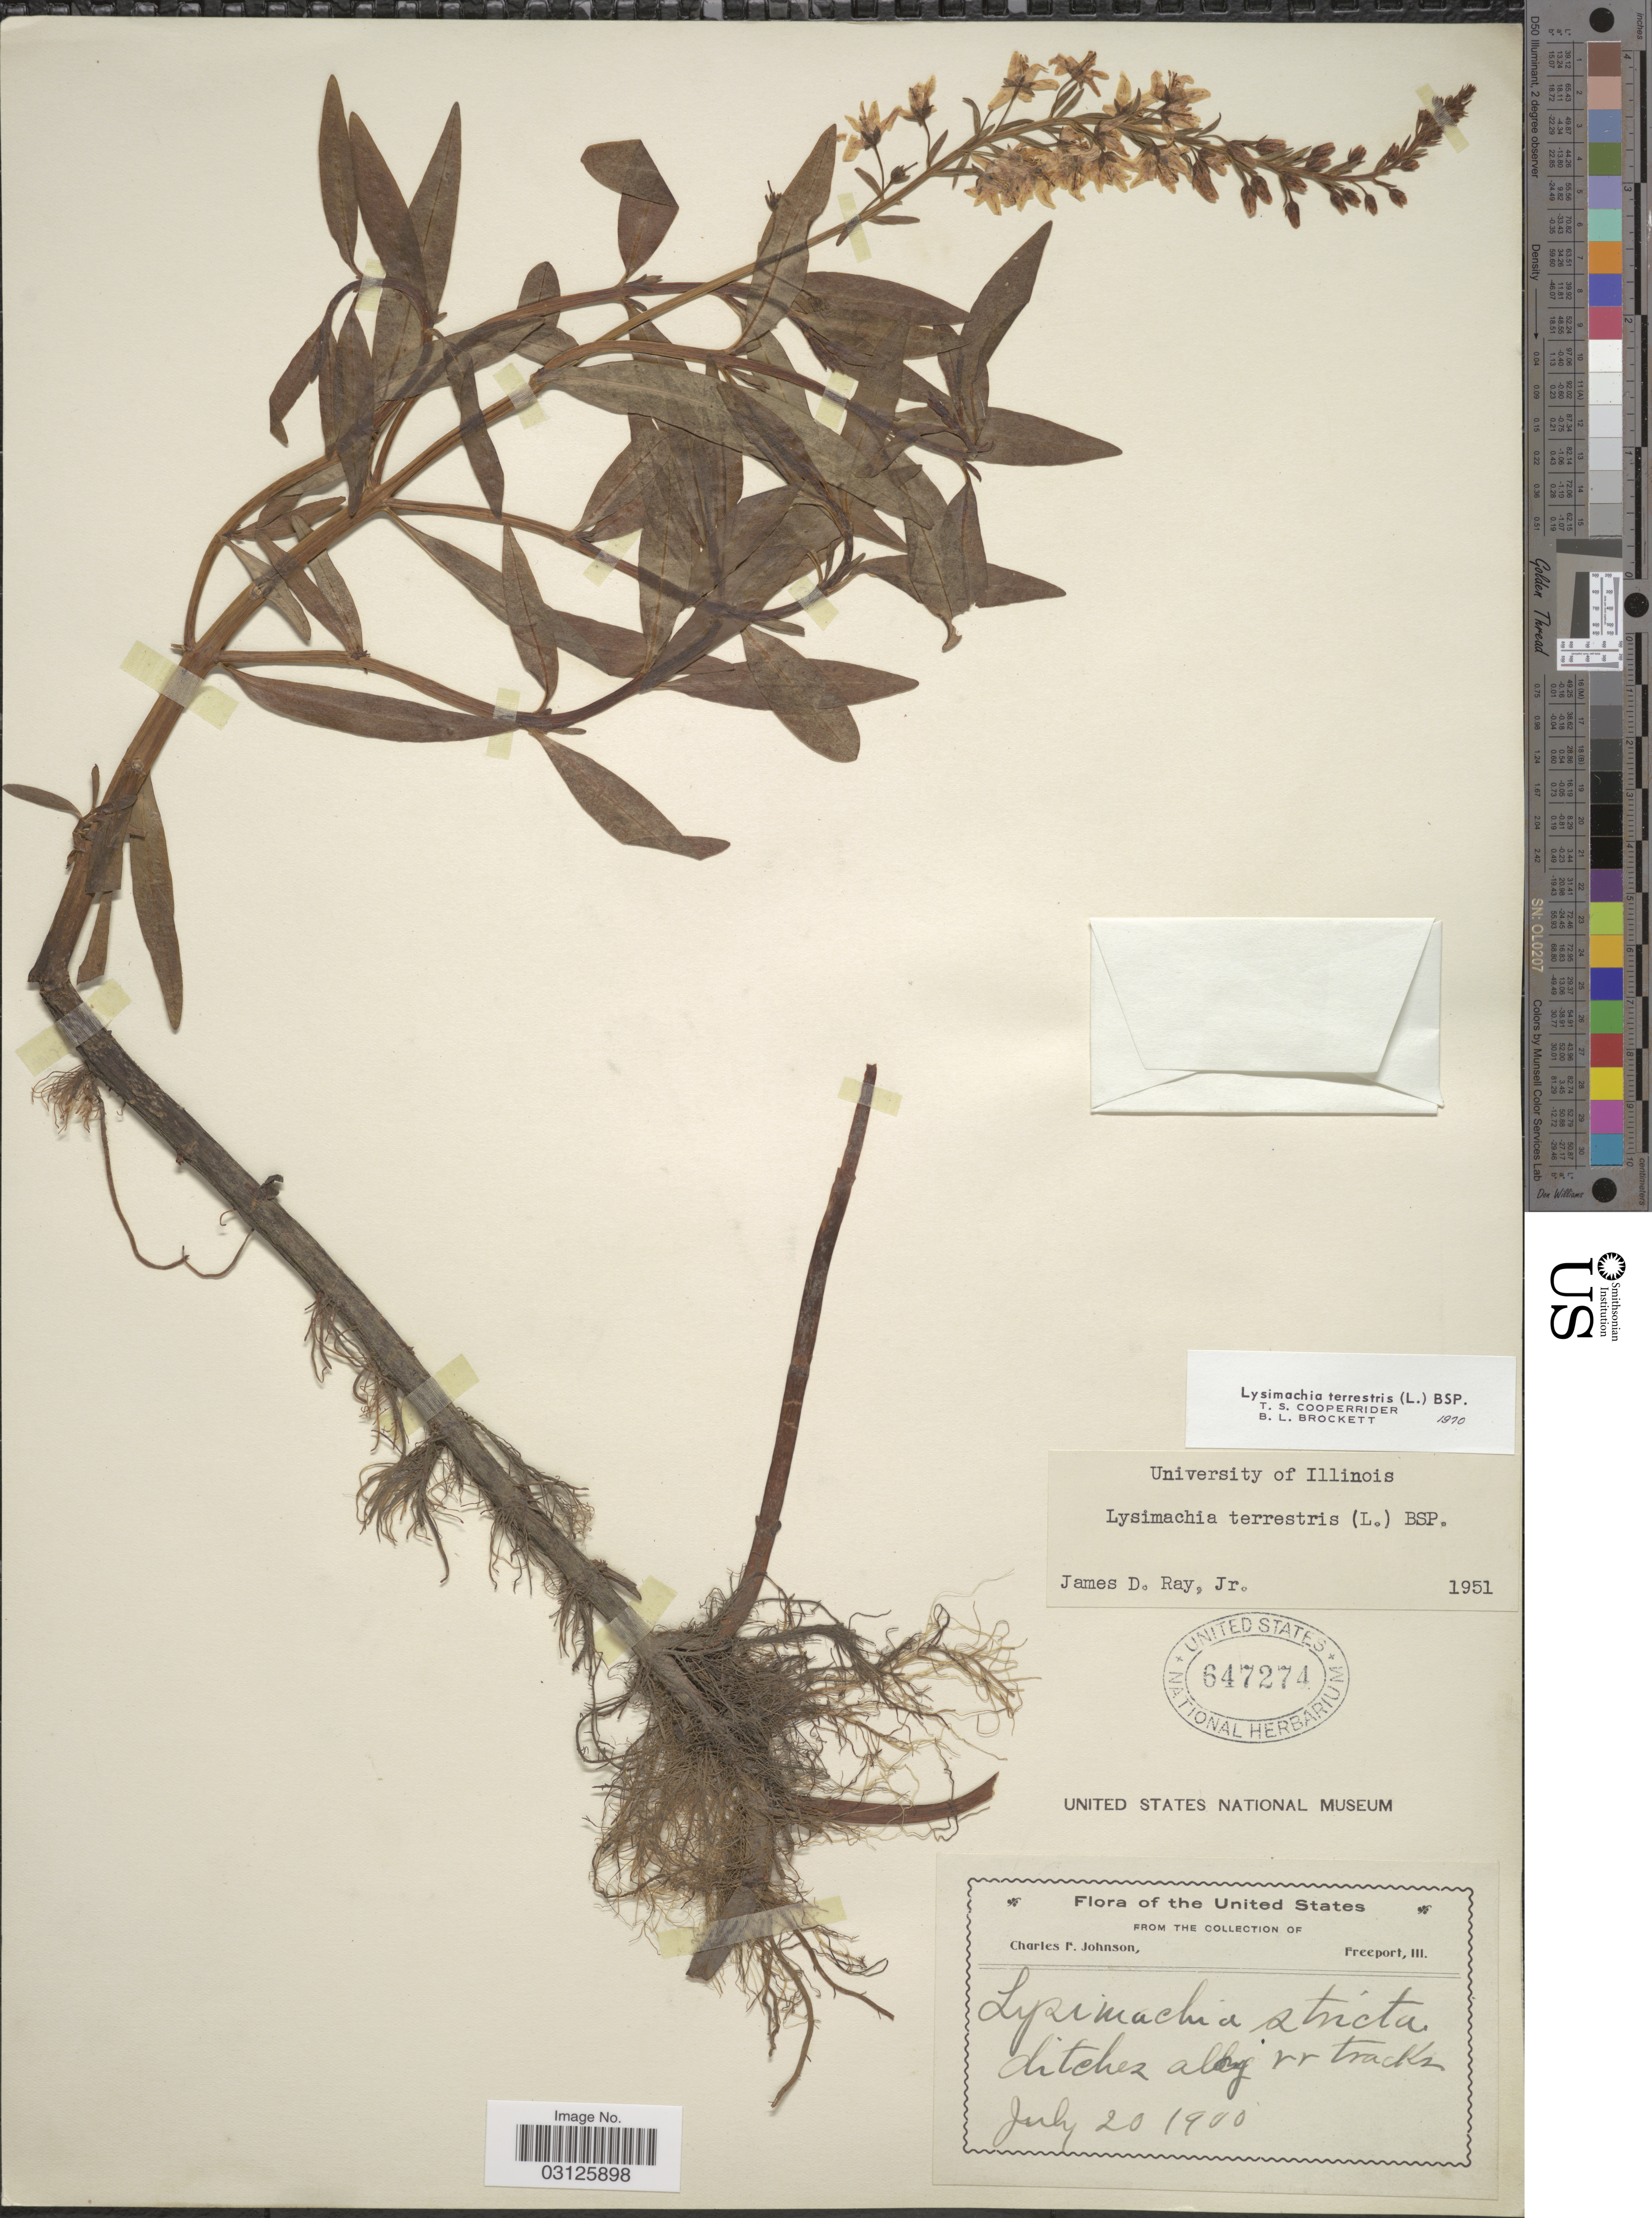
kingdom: Plantae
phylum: Tracheophyta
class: Magnoliopsida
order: Ericales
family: Primulaceae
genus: Lysimachia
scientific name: Lysimachia terrestris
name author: (L.) Britton, Stearns & Poggenb.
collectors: C. F. Johnson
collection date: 1900-07-20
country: United States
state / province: Illinois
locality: Freeport [unsure placement] Ditches along rr tracks.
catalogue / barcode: US 647274